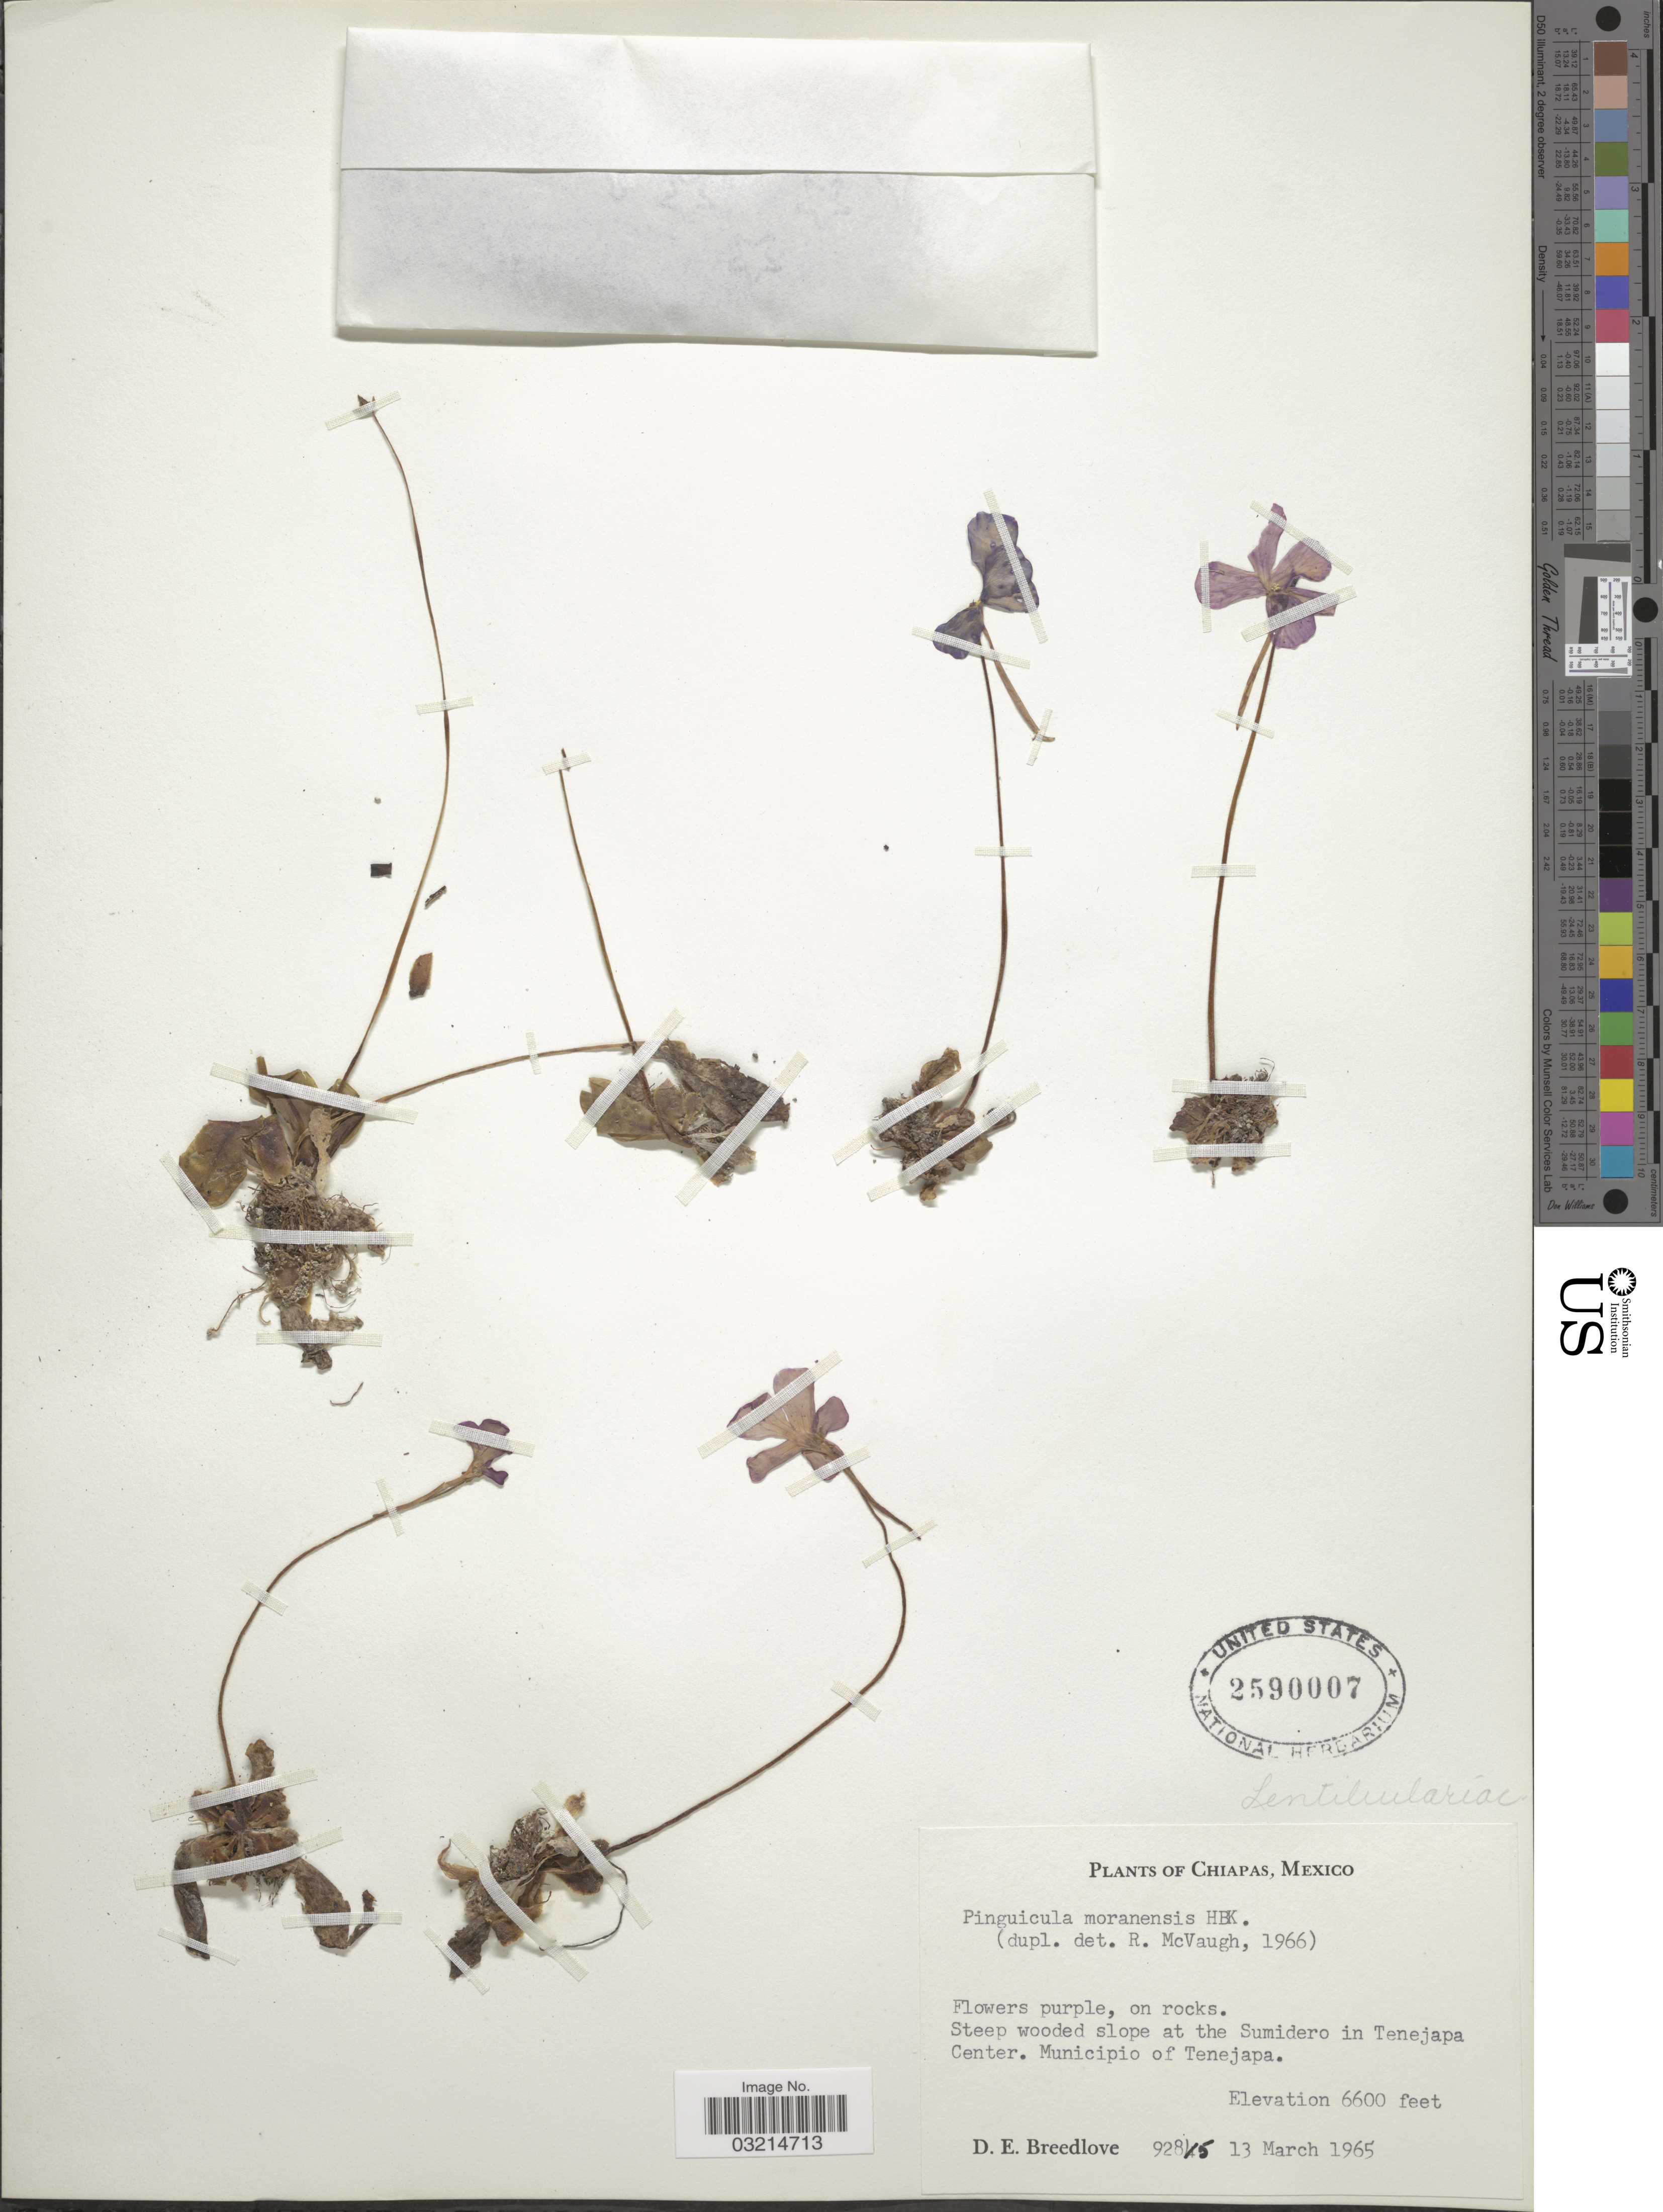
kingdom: Plantae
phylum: Tracheophyta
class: Magnoliopsida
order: Lamiales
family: Lentibulariaceae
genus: Pinguicula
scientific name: Pinguicula moranensis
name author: Kunth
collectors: D. E. Breedlove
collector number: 9285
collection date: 1965-03-13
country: Mexico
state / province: Chiapas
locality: Steep wooded slope at the Sumidero in Tenejapa Center. Municipio of Tenejapa.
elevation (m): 2012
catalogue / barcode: US 2590007